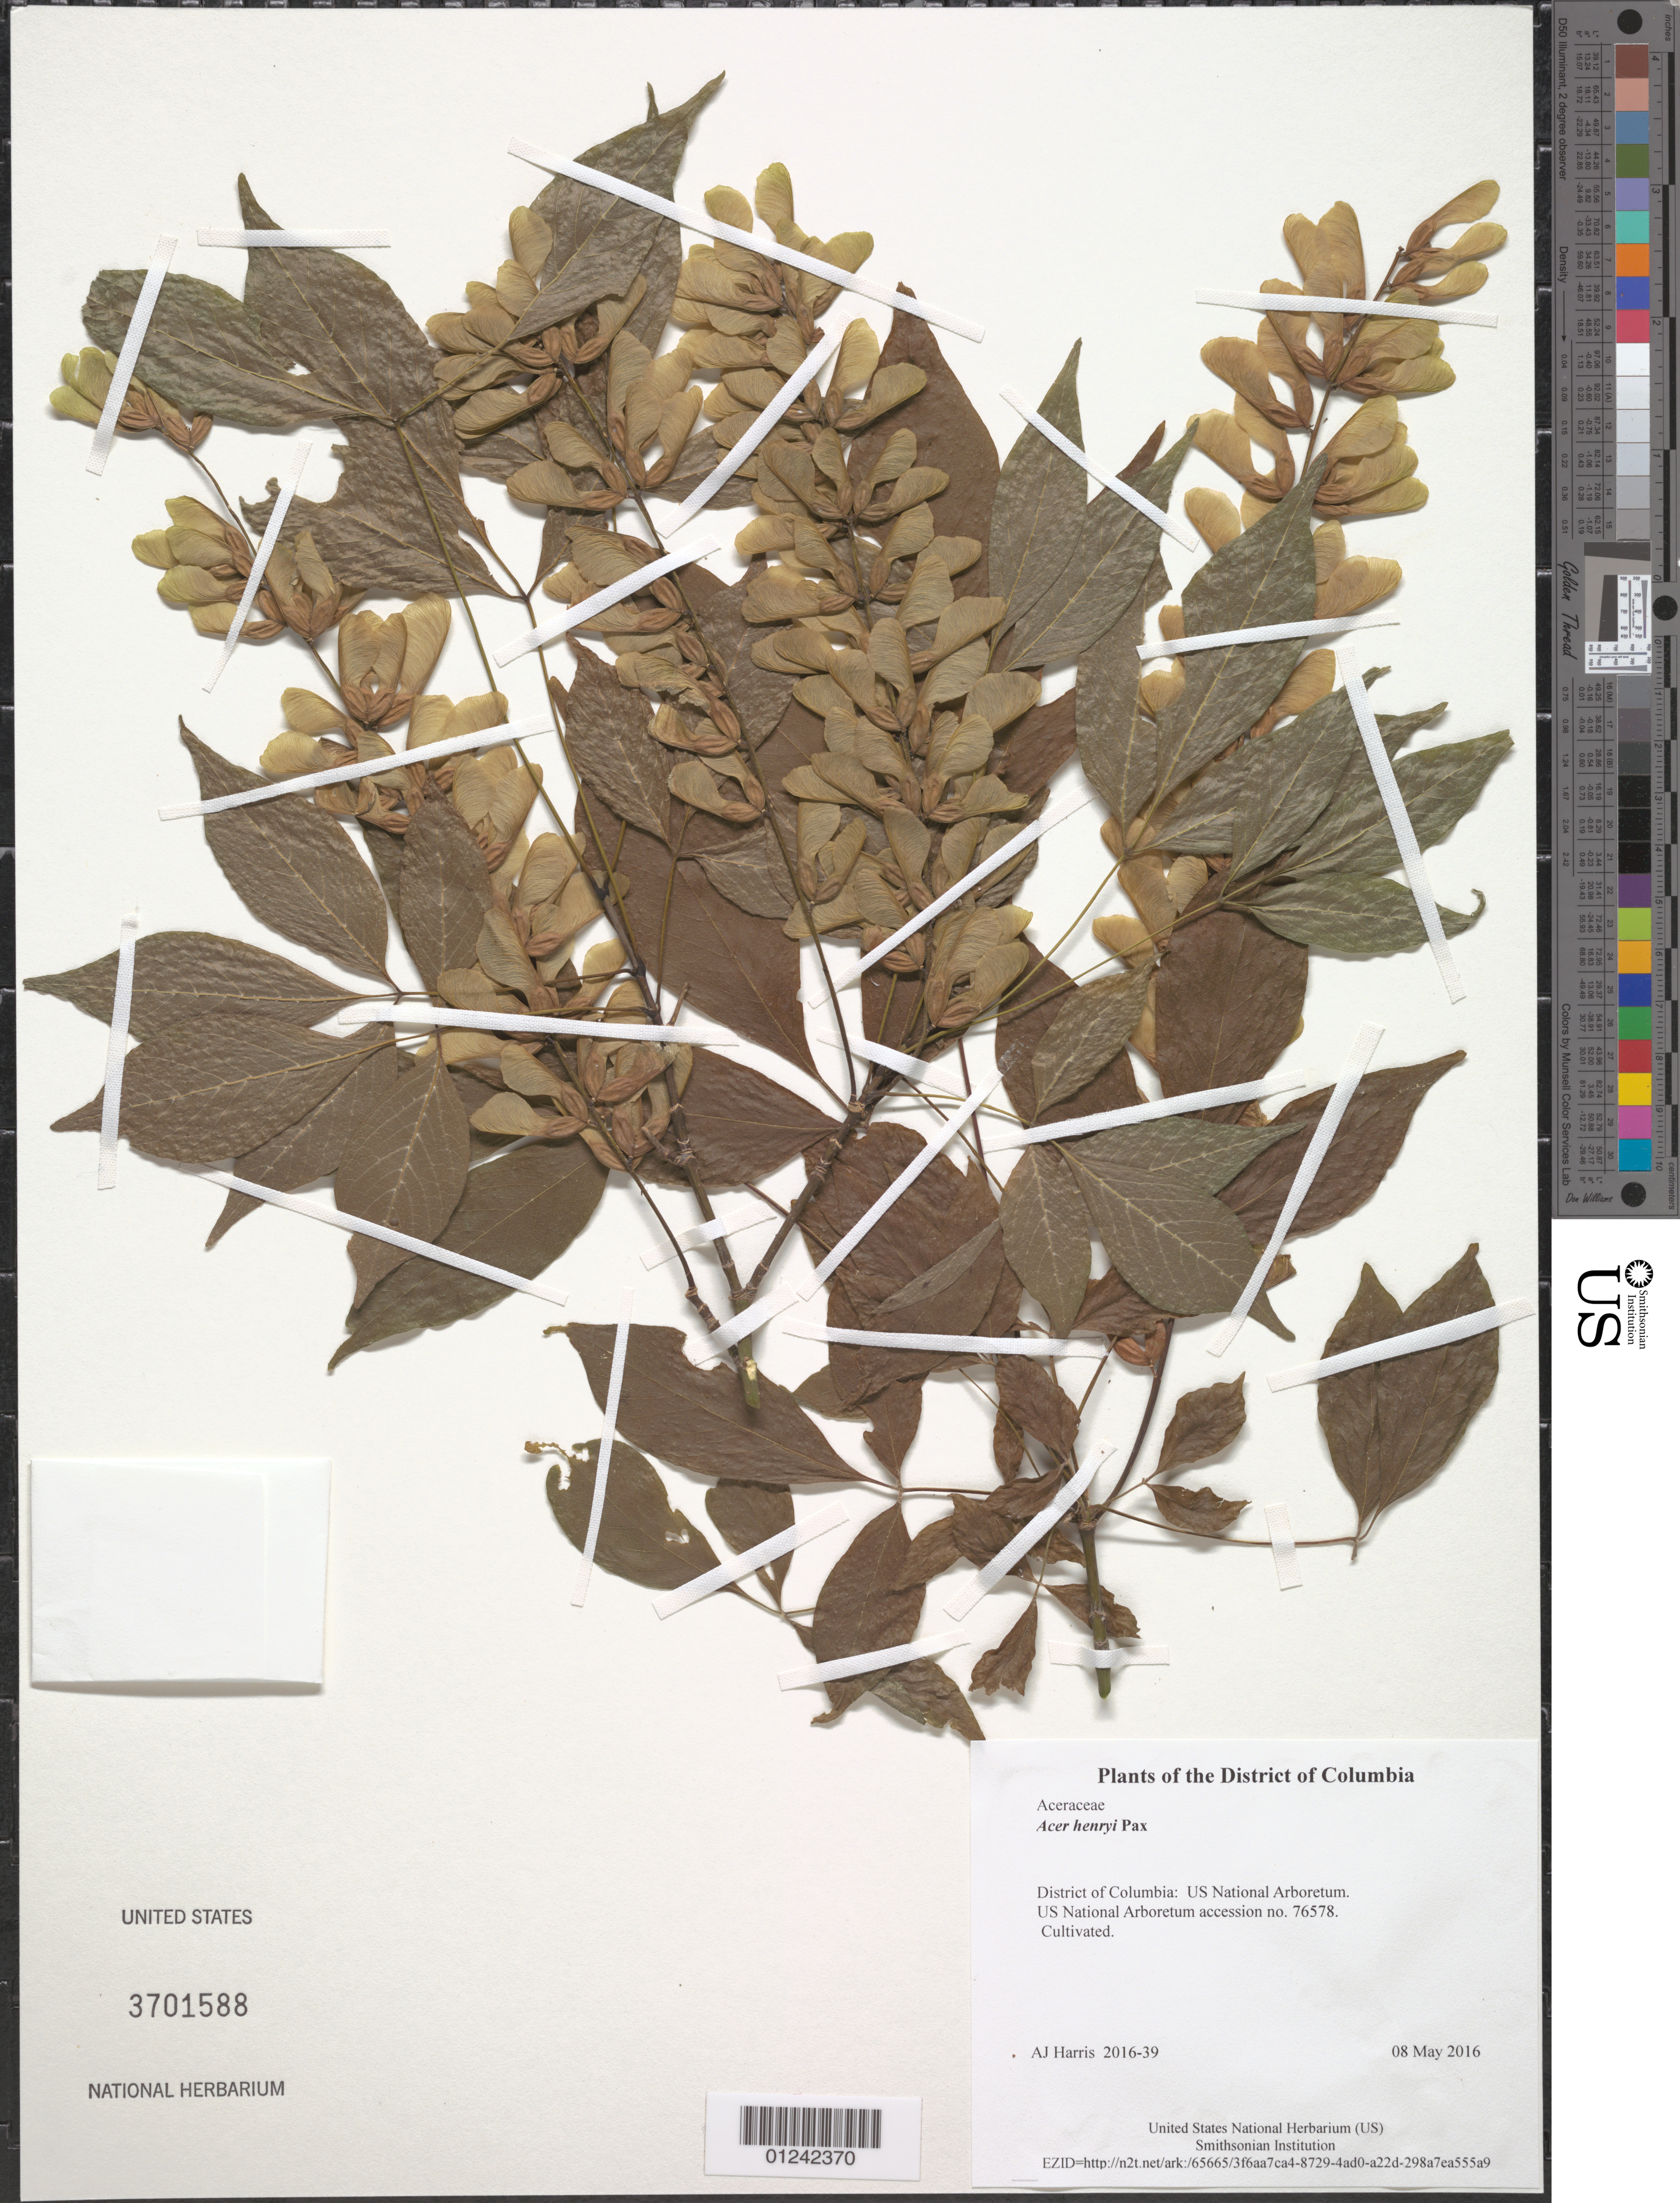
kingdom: Plantae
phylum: Tracheophyta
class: Magnoliopsida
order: Sapindales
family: Sapindaceae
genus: Acer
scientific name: Acer henryi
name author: Pax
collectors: A. J. Harris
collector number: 2016-39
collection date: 2016-05-08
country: United States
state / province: District of Columbia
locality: US National Arboretum.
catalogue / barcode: US 3701588